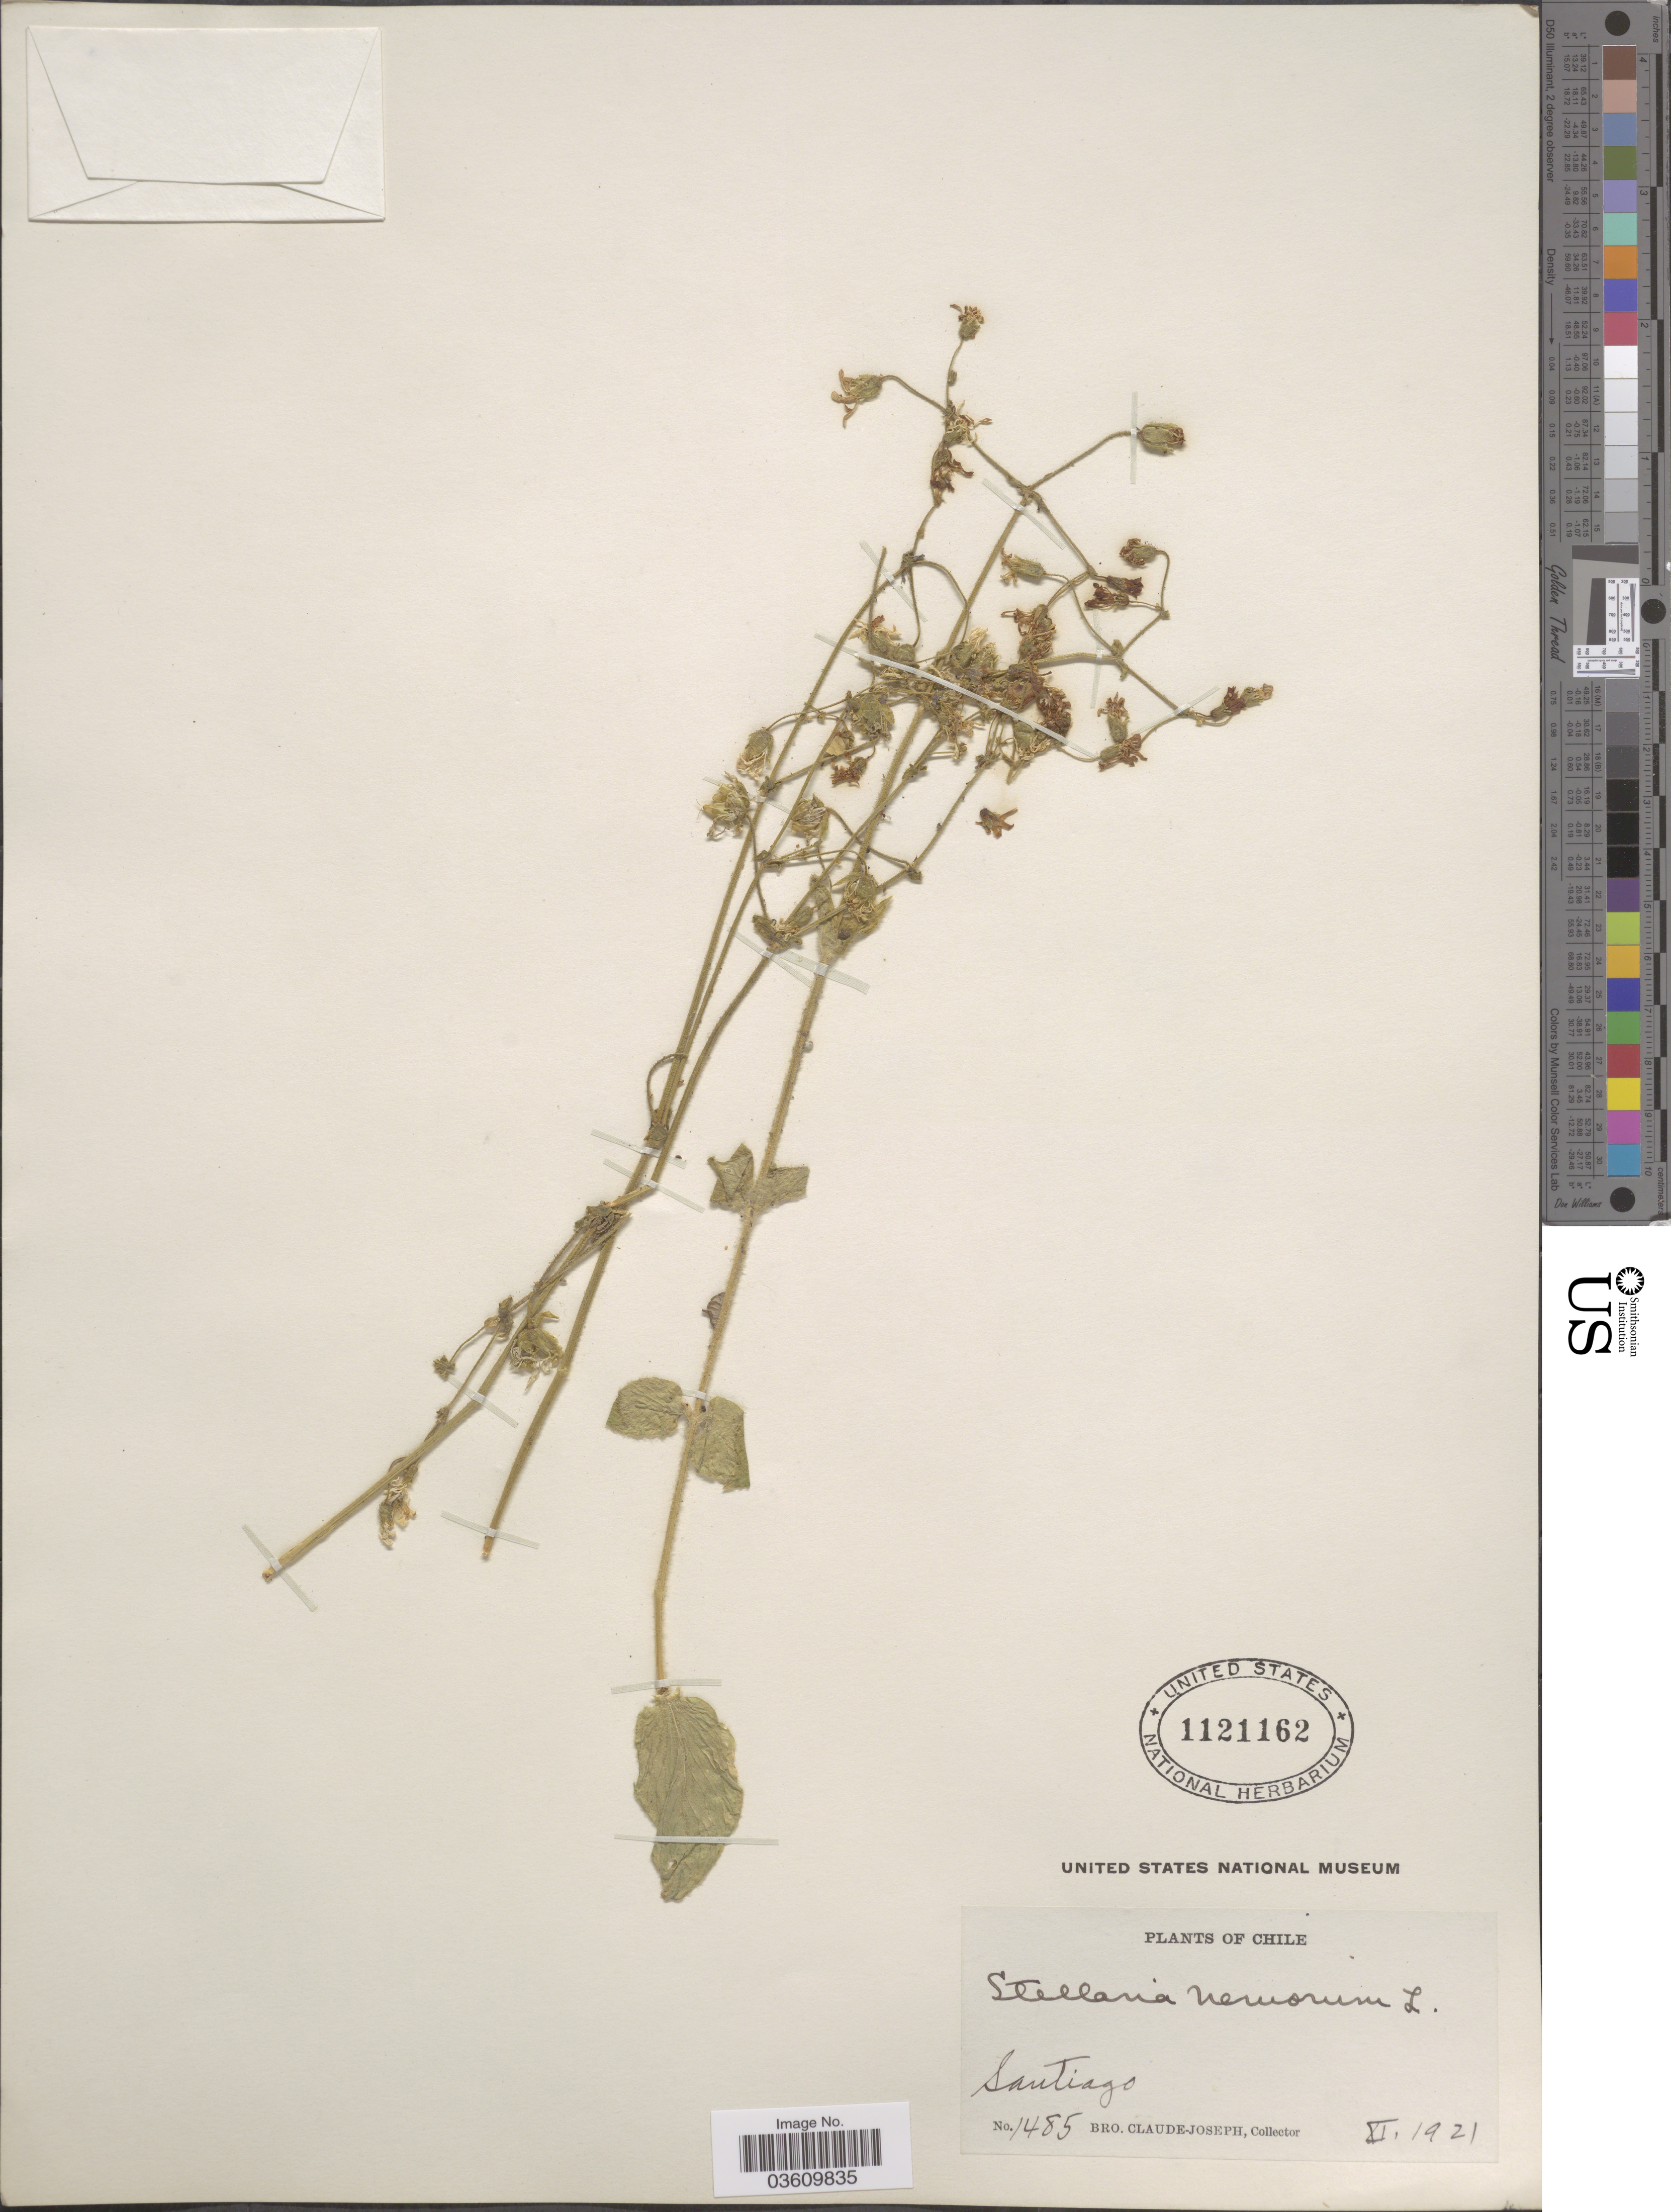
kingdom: Plantae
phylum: Tracheophyta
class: Magnoliopsida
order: Caryophyllales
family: Caryophyllaceae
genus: Stellaria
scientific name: Stellaria ovata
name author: Willd.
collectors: Bro. Claude-Joseph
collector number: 1485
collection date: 1921-11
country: Chile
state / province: Región Metropolitana (RM)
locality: Santiago.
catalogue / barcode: US 1121162